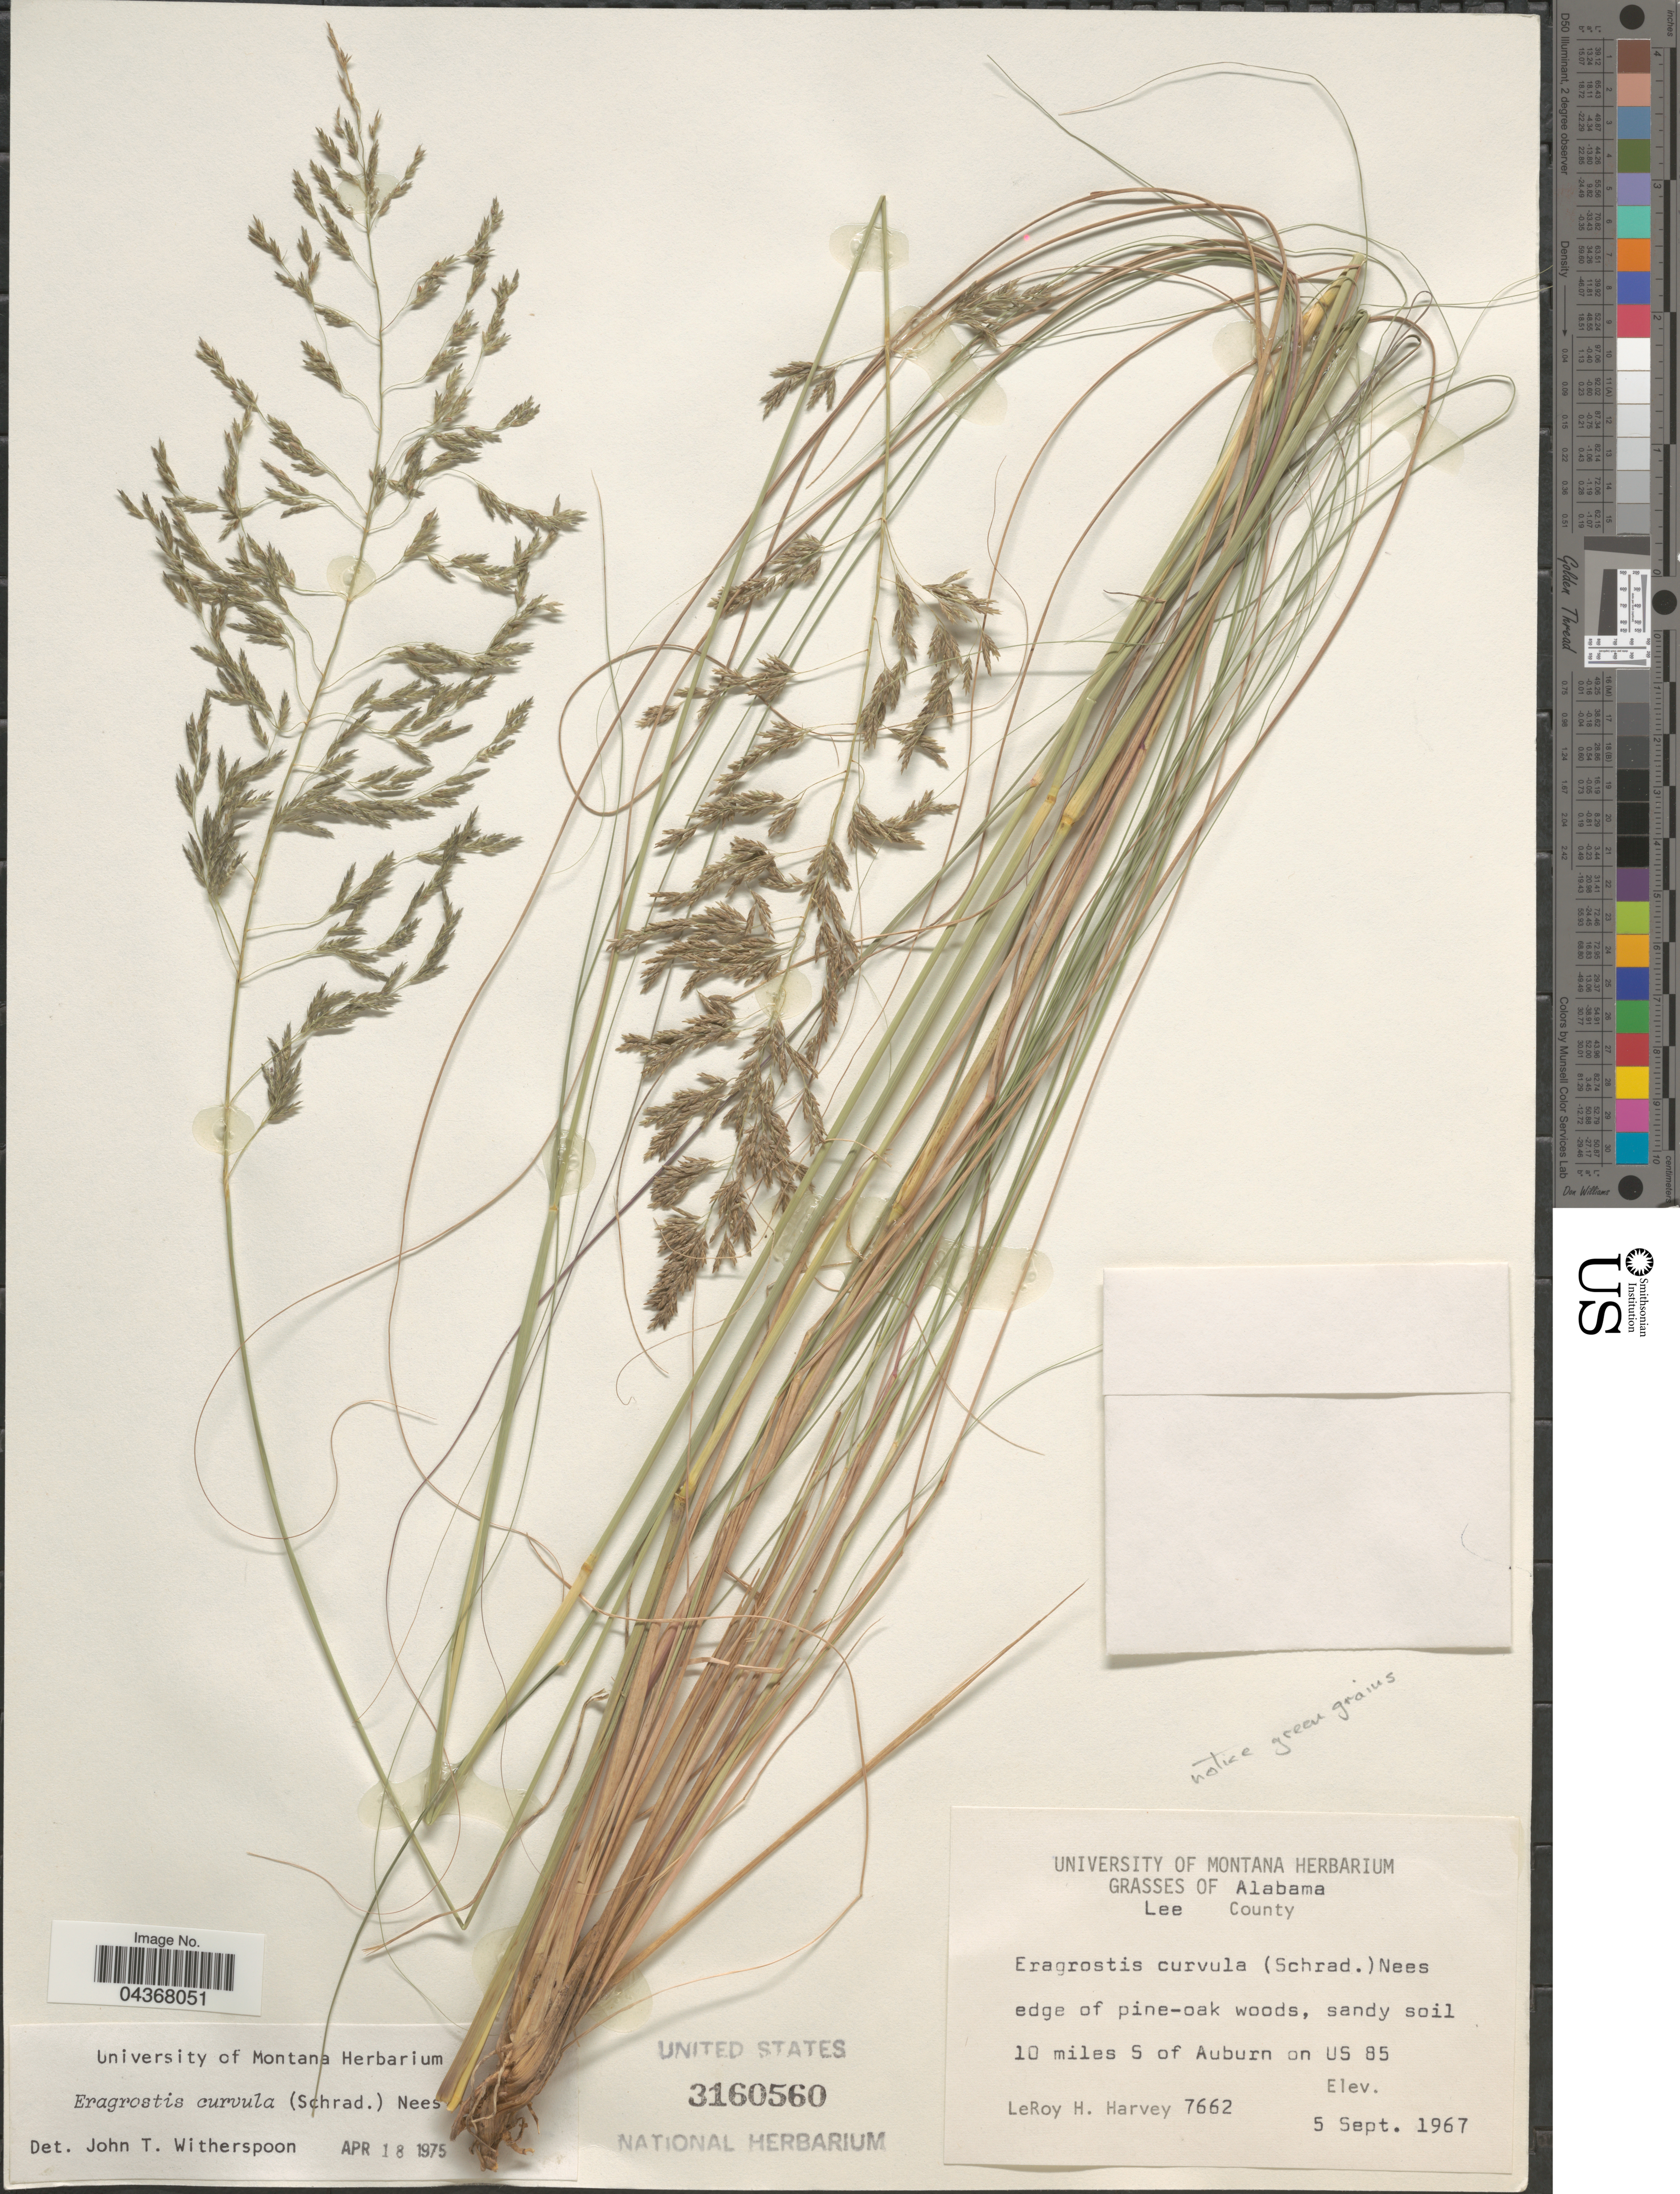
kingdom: Plantae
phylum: Tracheophyta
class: Liliopsida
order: Poales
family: Poaceae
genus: Eragrostis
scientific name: Eragrostis curvula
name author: (Schrad.) Nees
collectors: L. H. Harvey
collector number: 7662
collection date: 1967-09-05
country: United States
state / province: Alabama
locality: Lee County. 10 miles S of Auburn on US 85.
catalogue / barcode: US 3160560